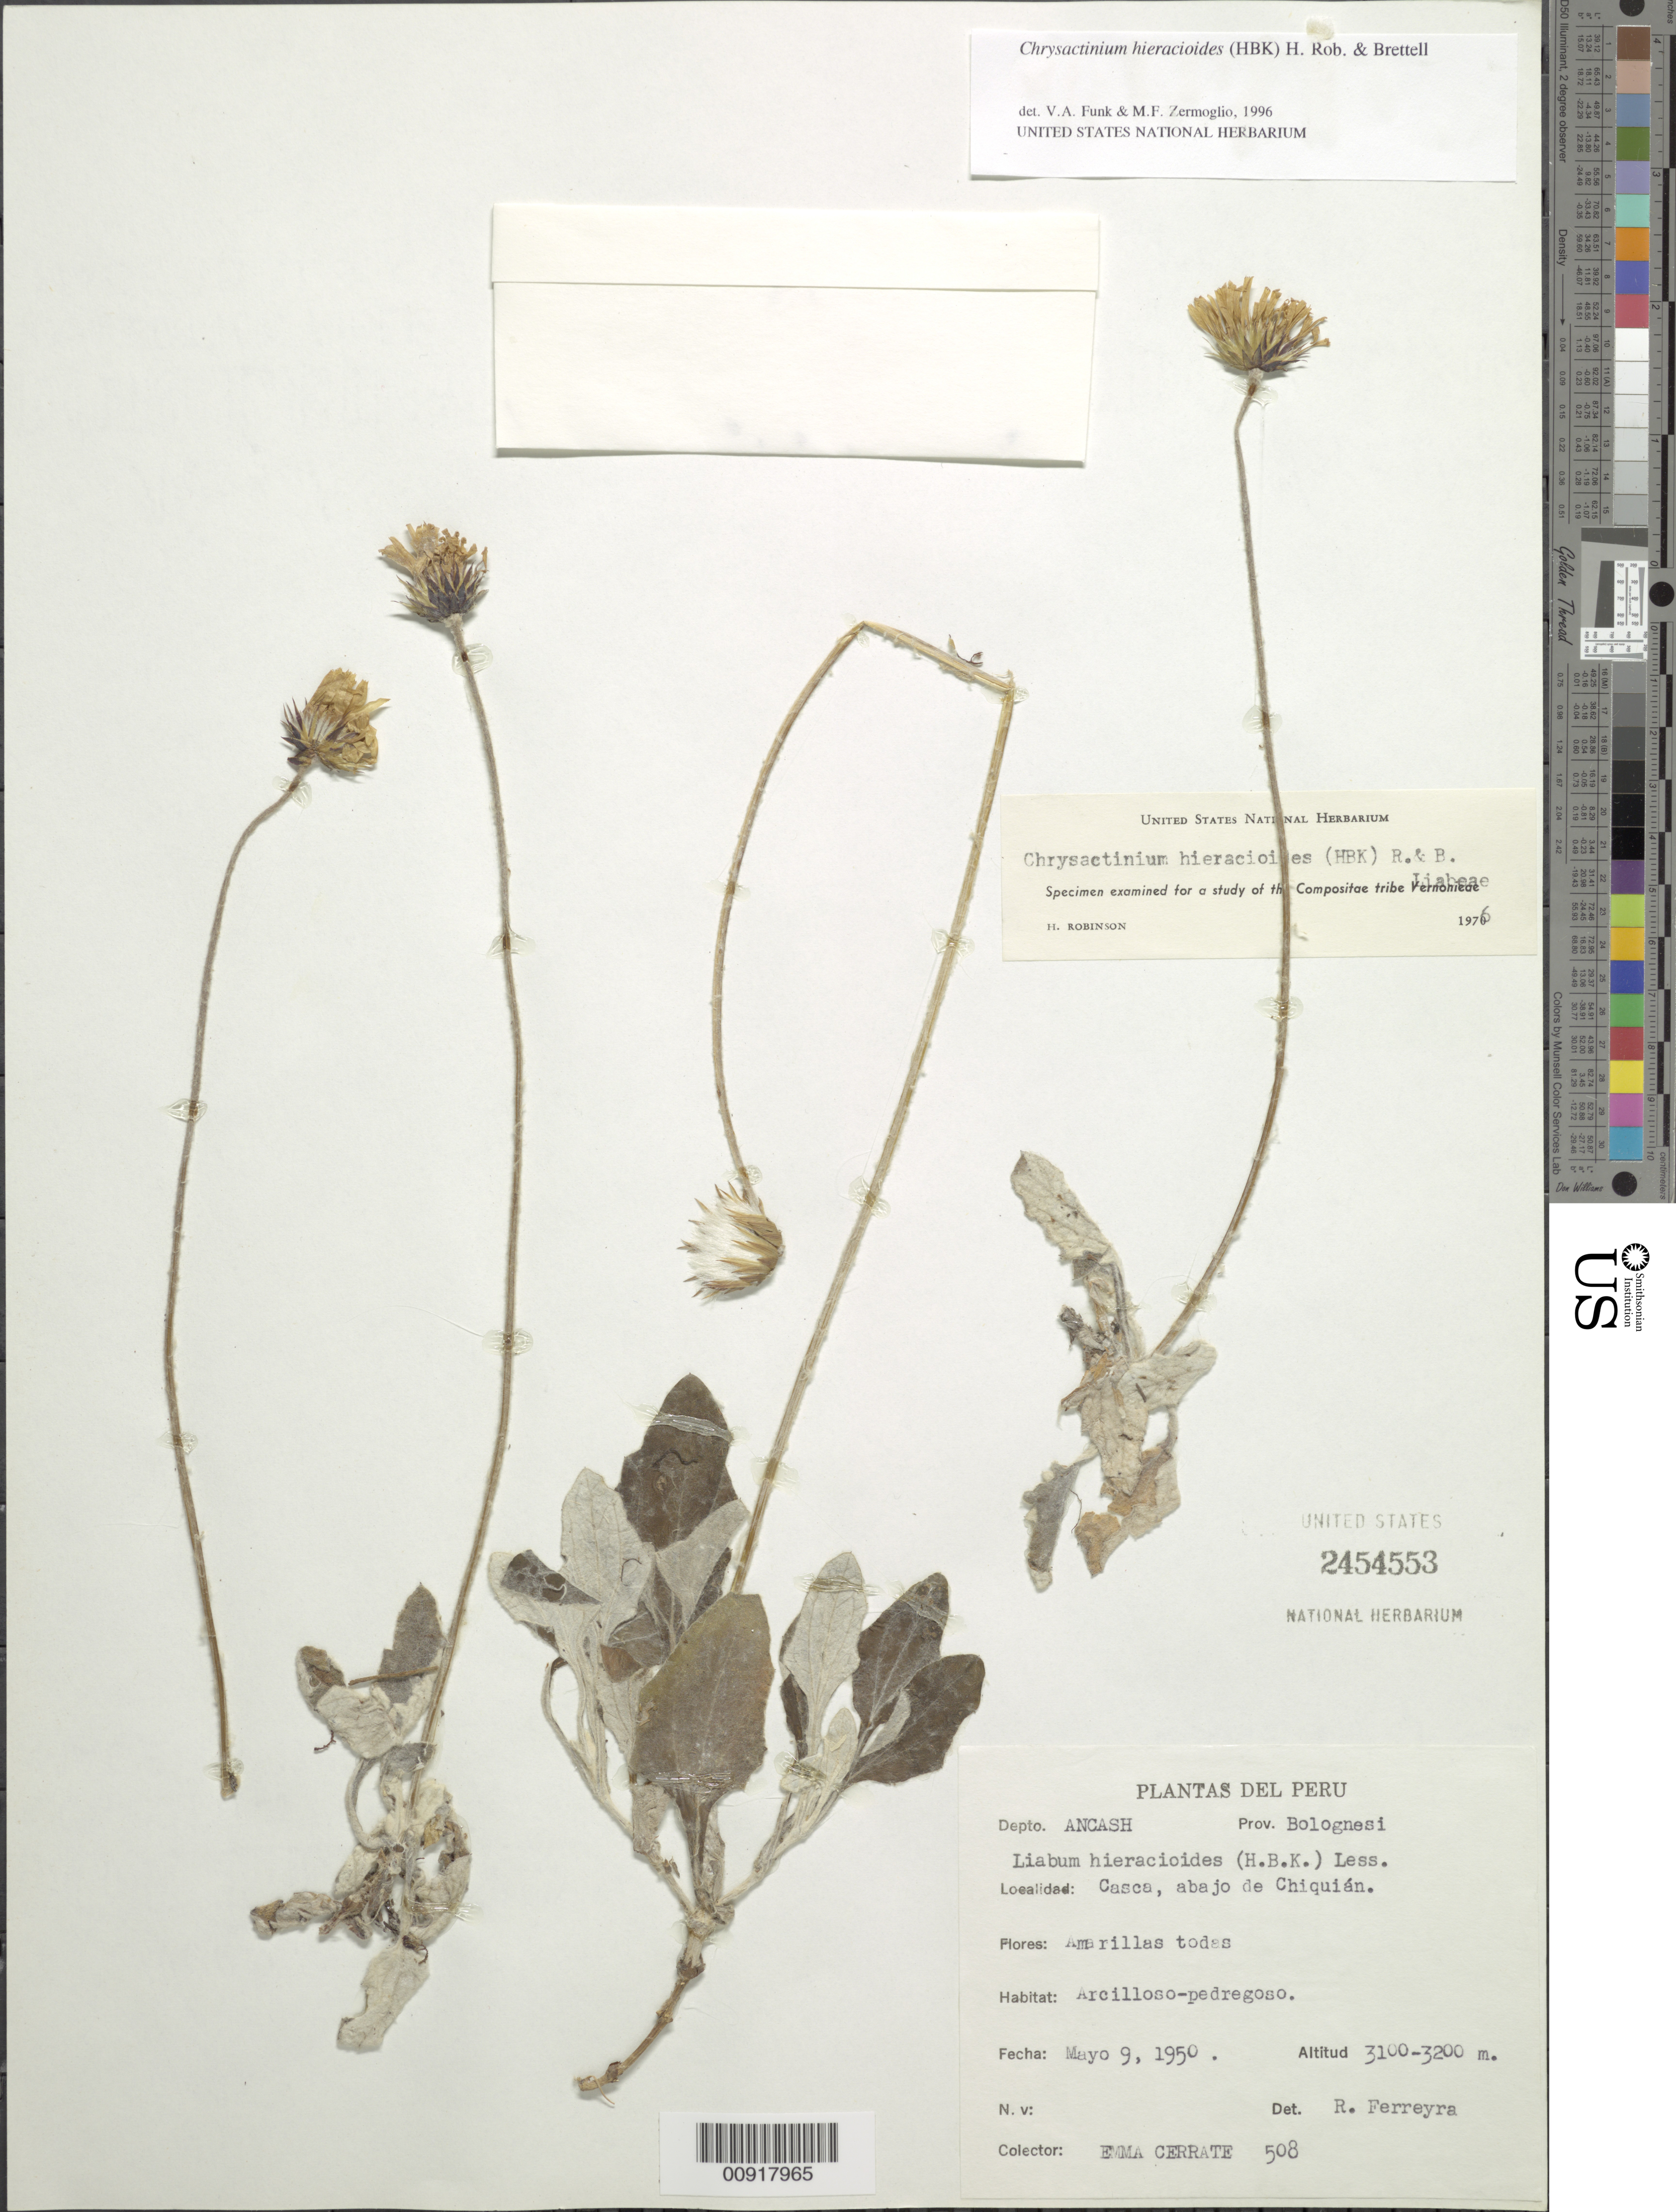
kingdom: Plantae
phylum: Tracheophyta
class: Magnoliopsida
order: Asterales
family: Asteraceae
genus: Chrysactinium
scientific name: Chrysactinium hieracioides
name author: (Kunth) H. Rob. & Brettell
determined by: Funk, V. A.; Zermoglio, M. F.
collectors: E. Cerrate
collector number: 508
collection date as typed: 9 May 1950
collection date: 1950-05-09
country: Peru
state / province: Ancash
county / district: Bolognesi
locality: Prov. Bolognesi, Dpto. Ancash, Casca, abajo de Chiquián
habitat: Terreno arcilloso-pedregoso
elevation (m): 3100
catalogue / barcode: US 2454553